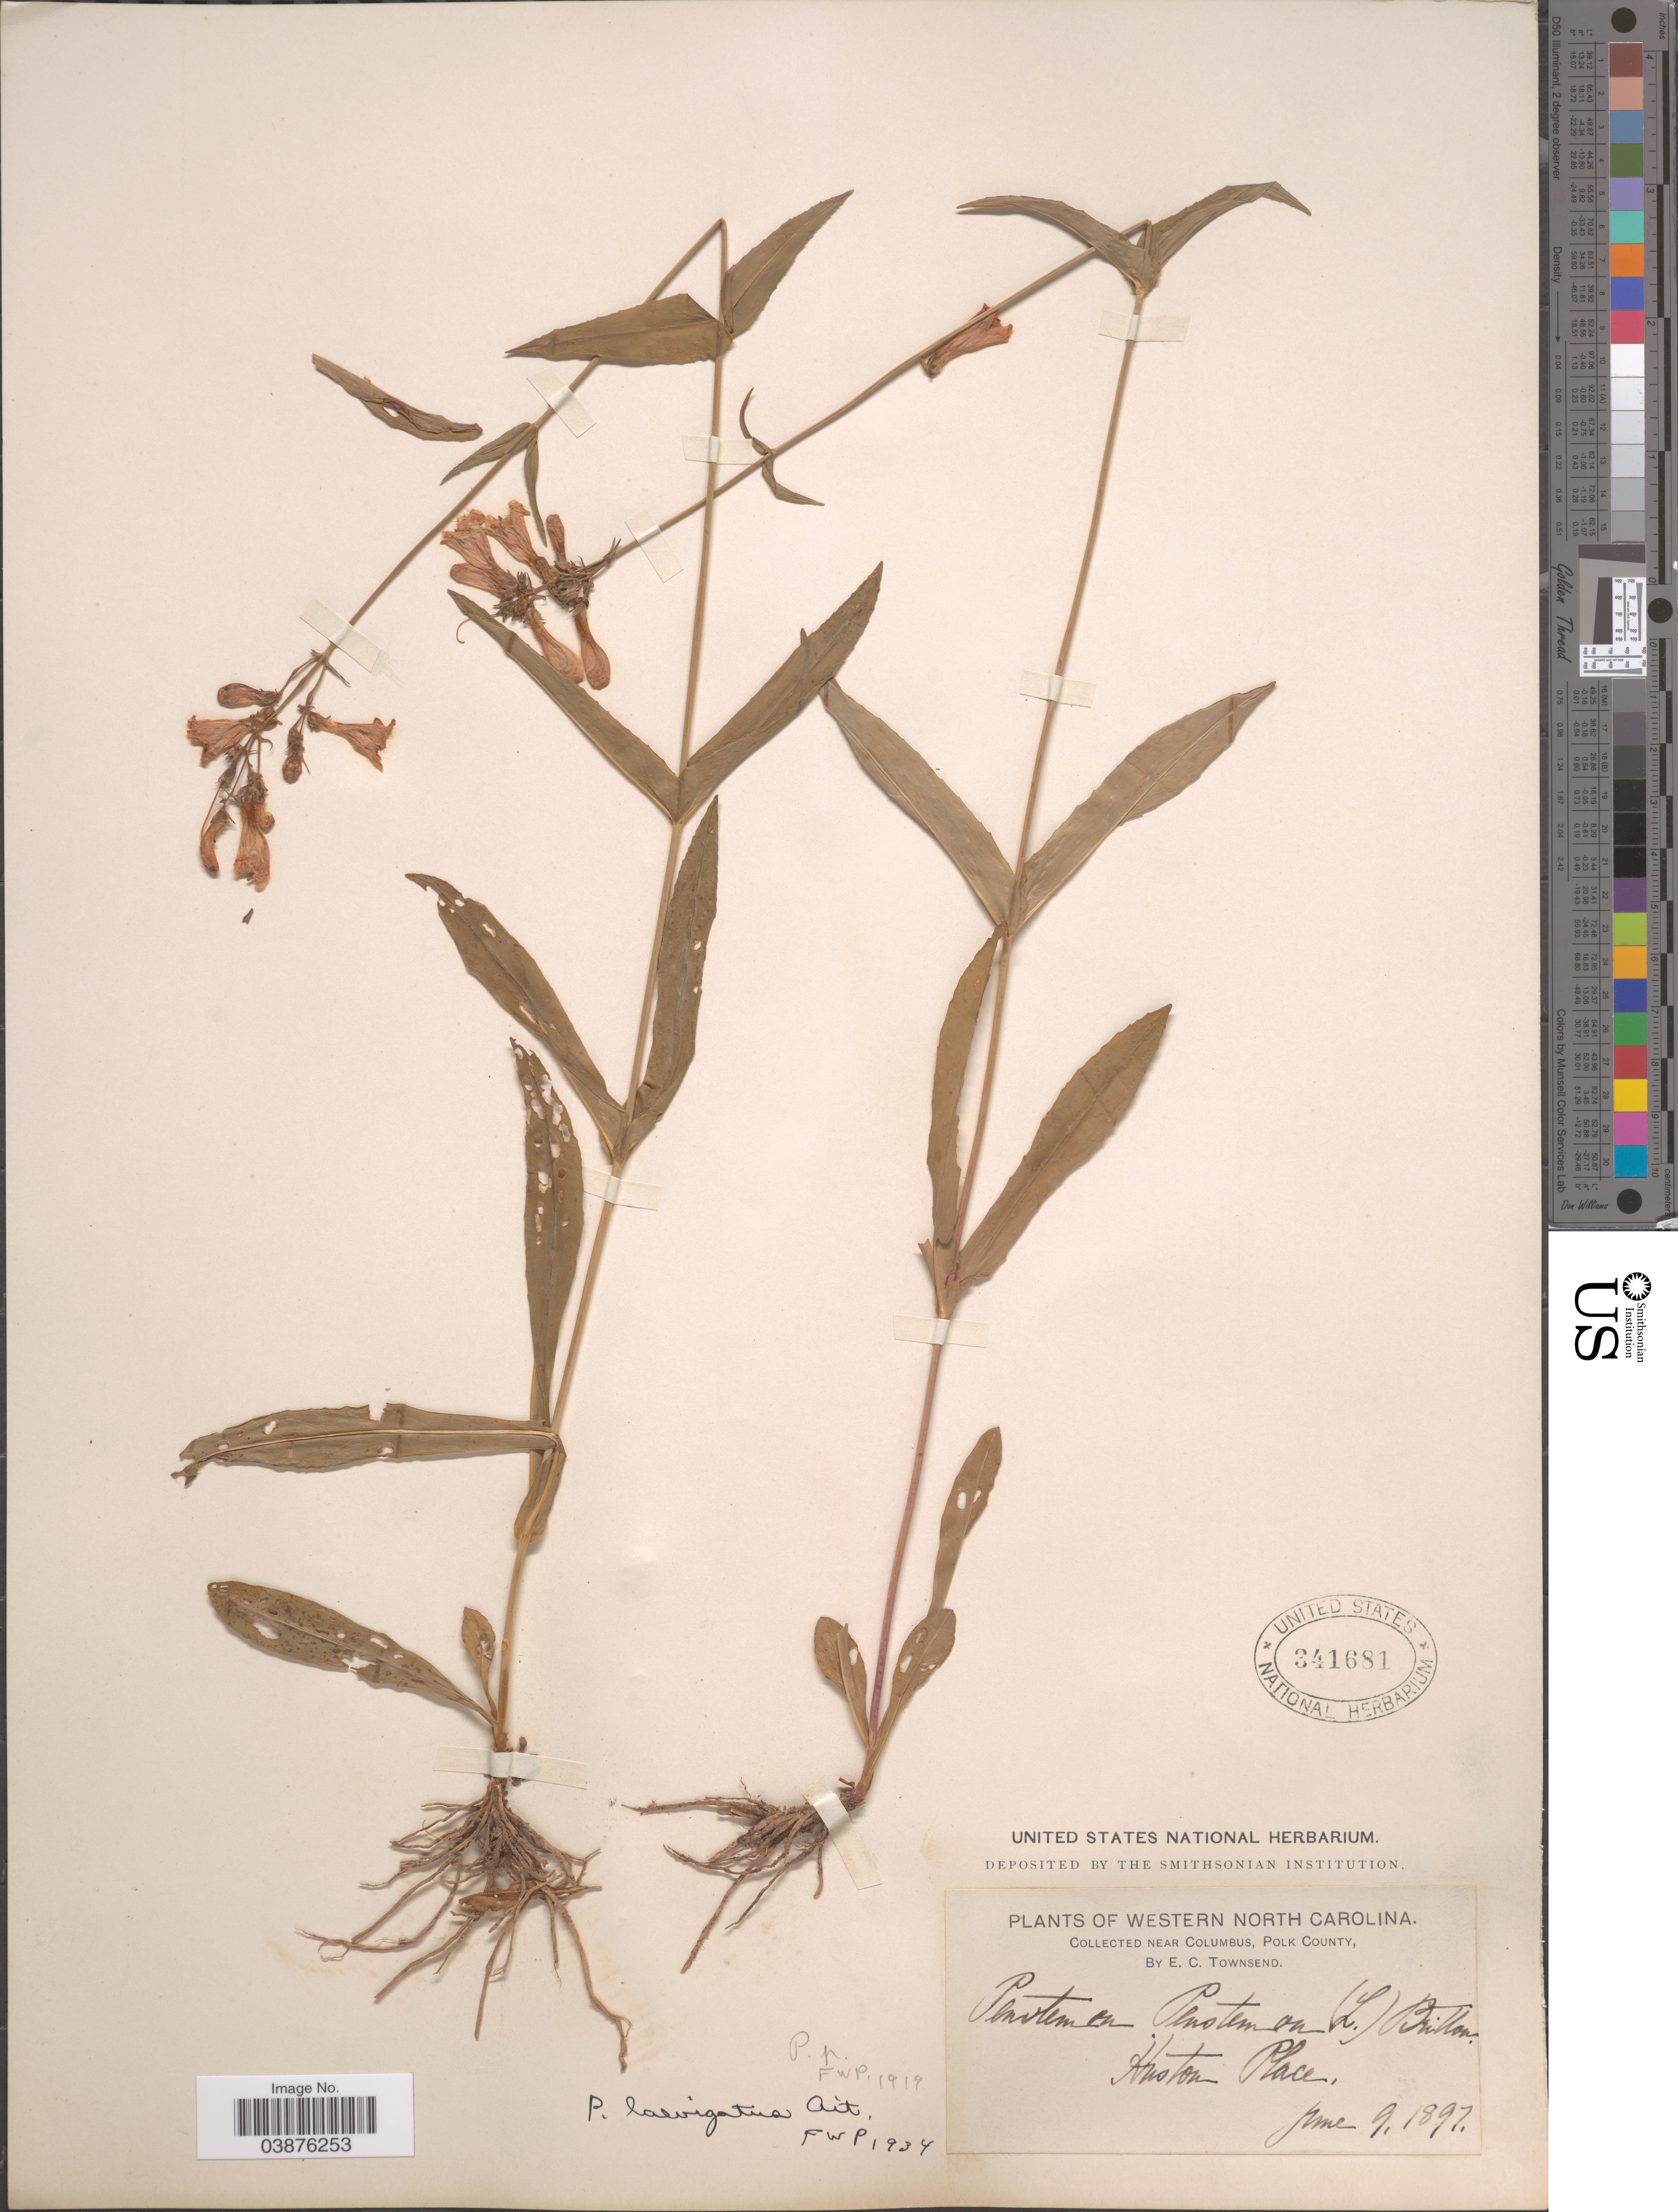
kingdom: Plantae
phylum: Tracheophyta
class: Magnoliopsida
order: Lamiales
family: Plantaginaceae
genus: Penstemon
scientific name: Penstemon laevigatus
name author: Aiton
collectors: E. C. Townsend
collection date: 1897-06-09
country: United States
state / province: North Carolina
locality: Western North Carolina. Near Columbus, Polk County. Huston Place.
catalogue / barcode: US 341681